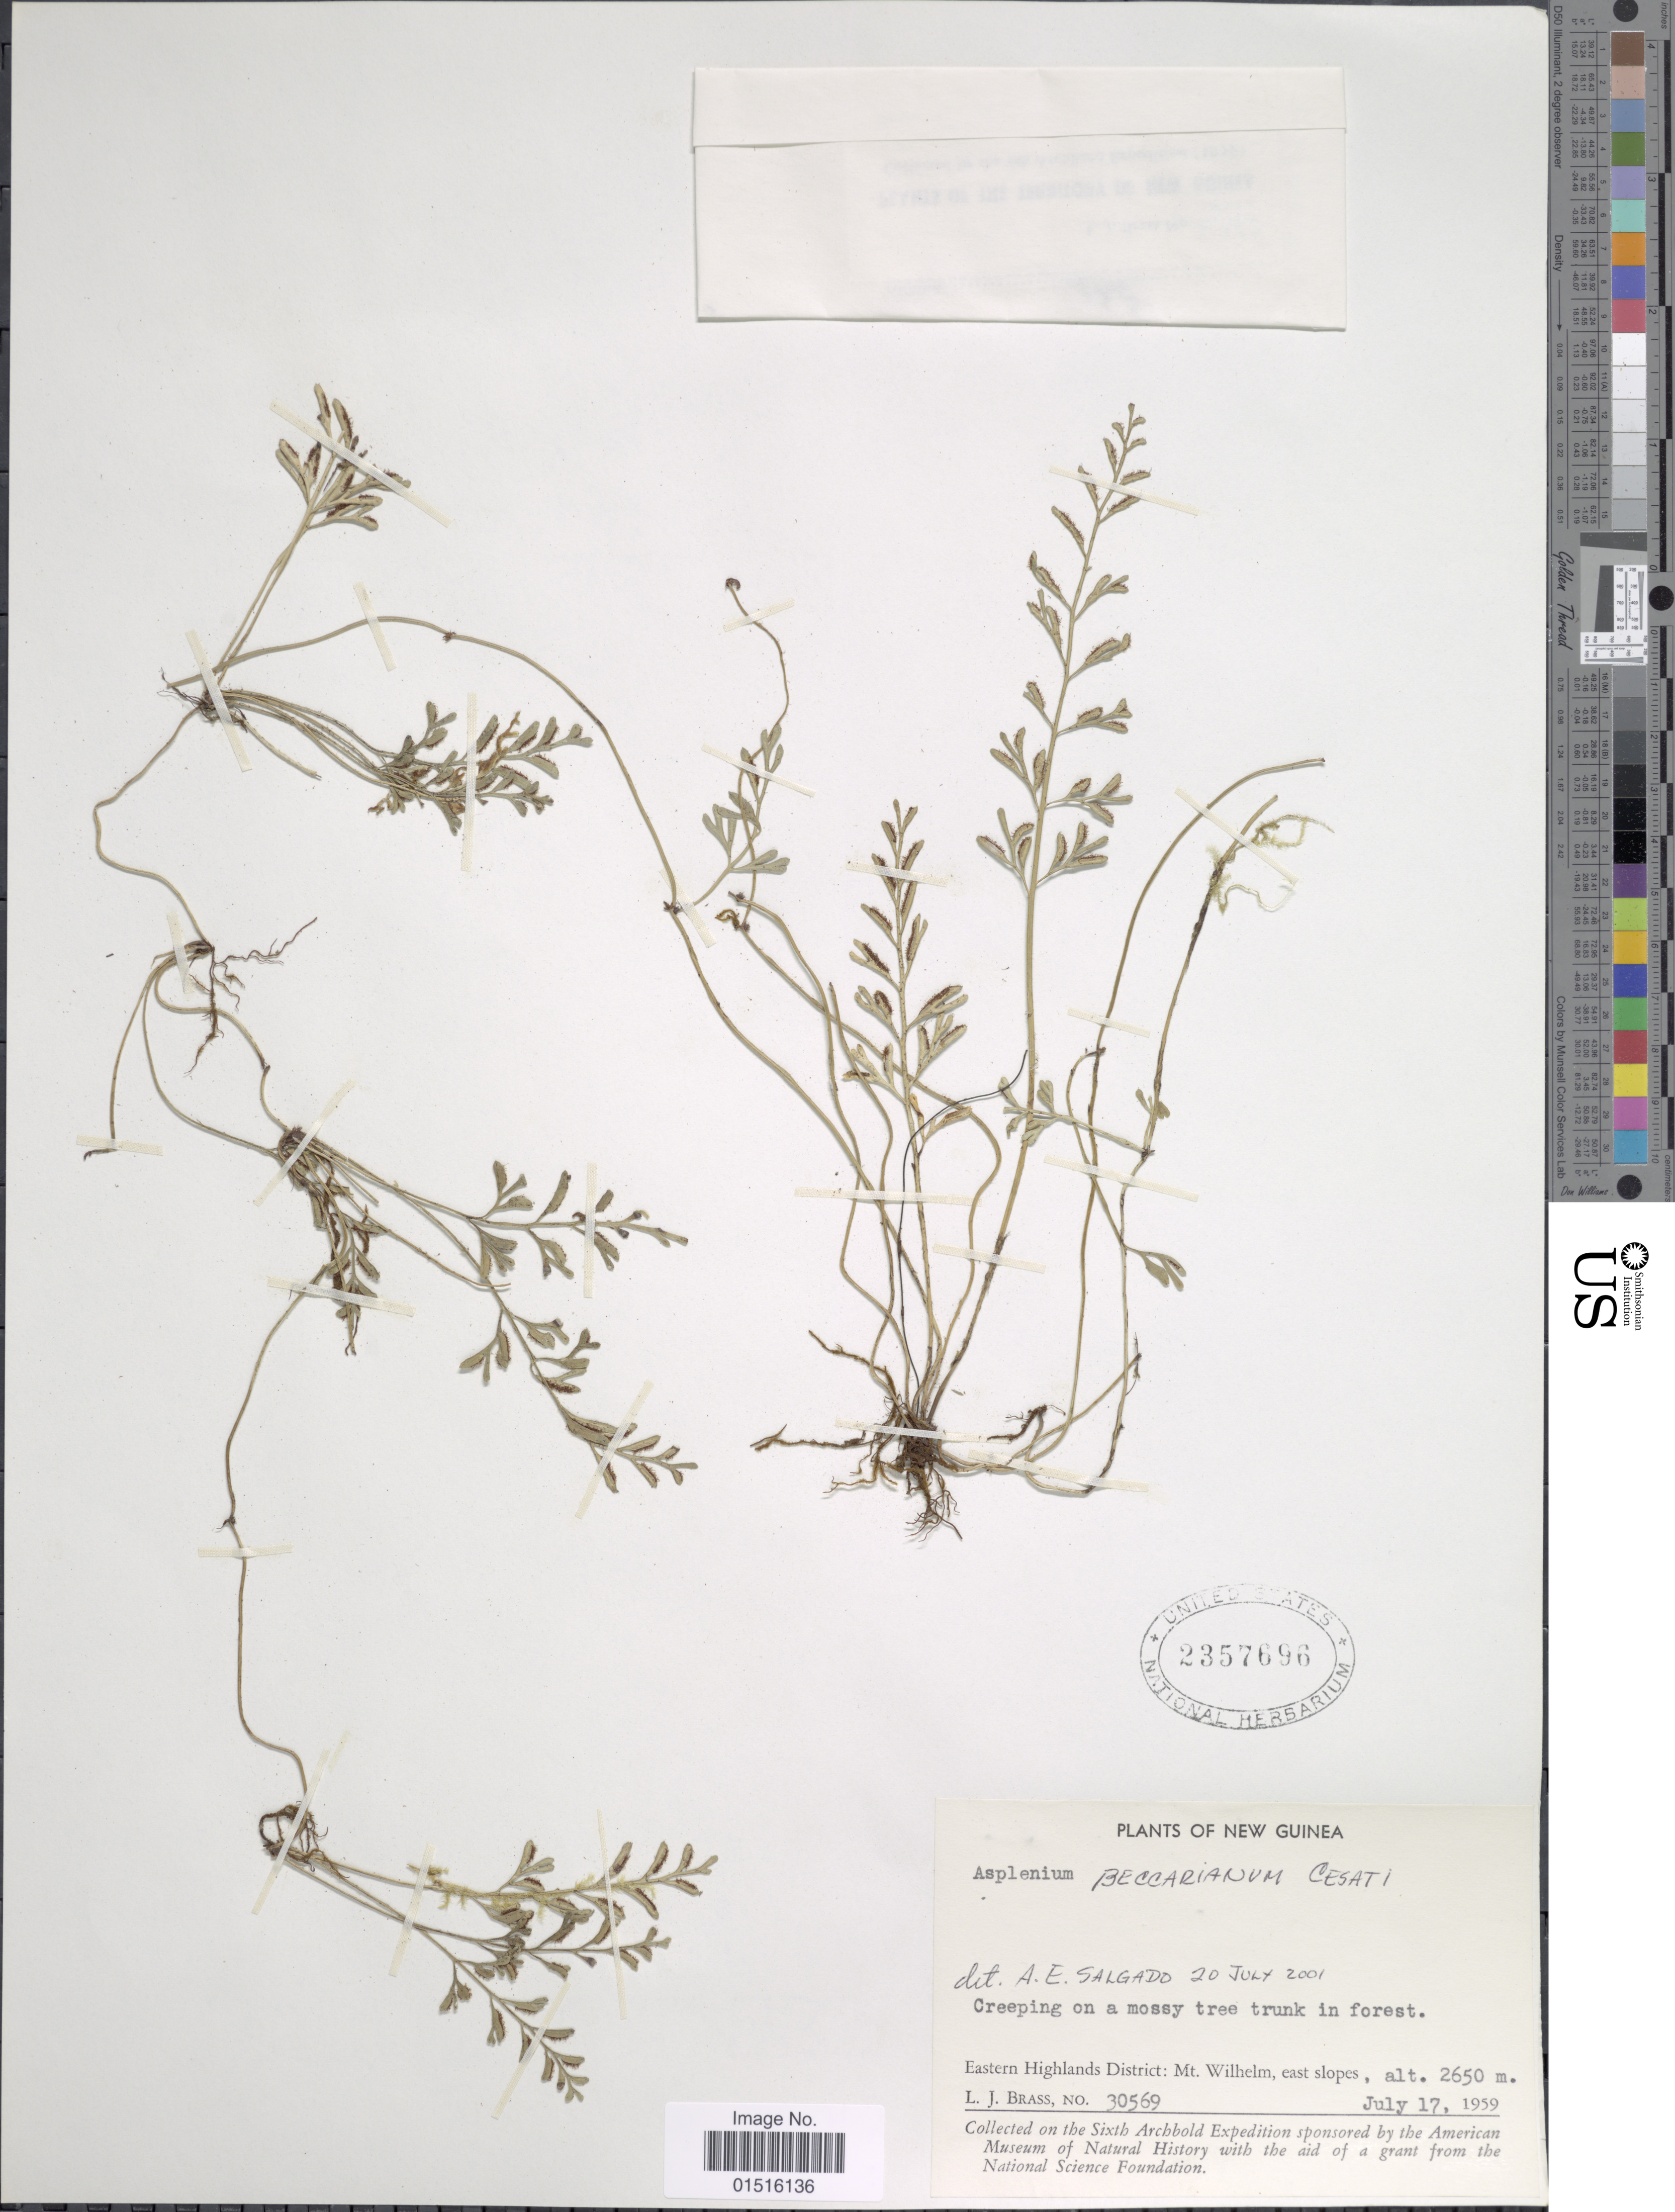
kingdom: Plantae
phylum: Tracheophyta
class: Polypodiopsida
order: Polypodiales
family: Aspleniaceae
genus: Asplenium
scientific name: Asplenium beccarianum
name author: Ces.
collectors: L. J. Brass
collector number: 30569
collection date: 1959-07-17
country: Papua New Guinea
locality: Plants of New Guinea, Eastern Highlands District: Mt. Wilhelm, east slopes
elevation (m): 2650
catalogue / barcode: US 2357696